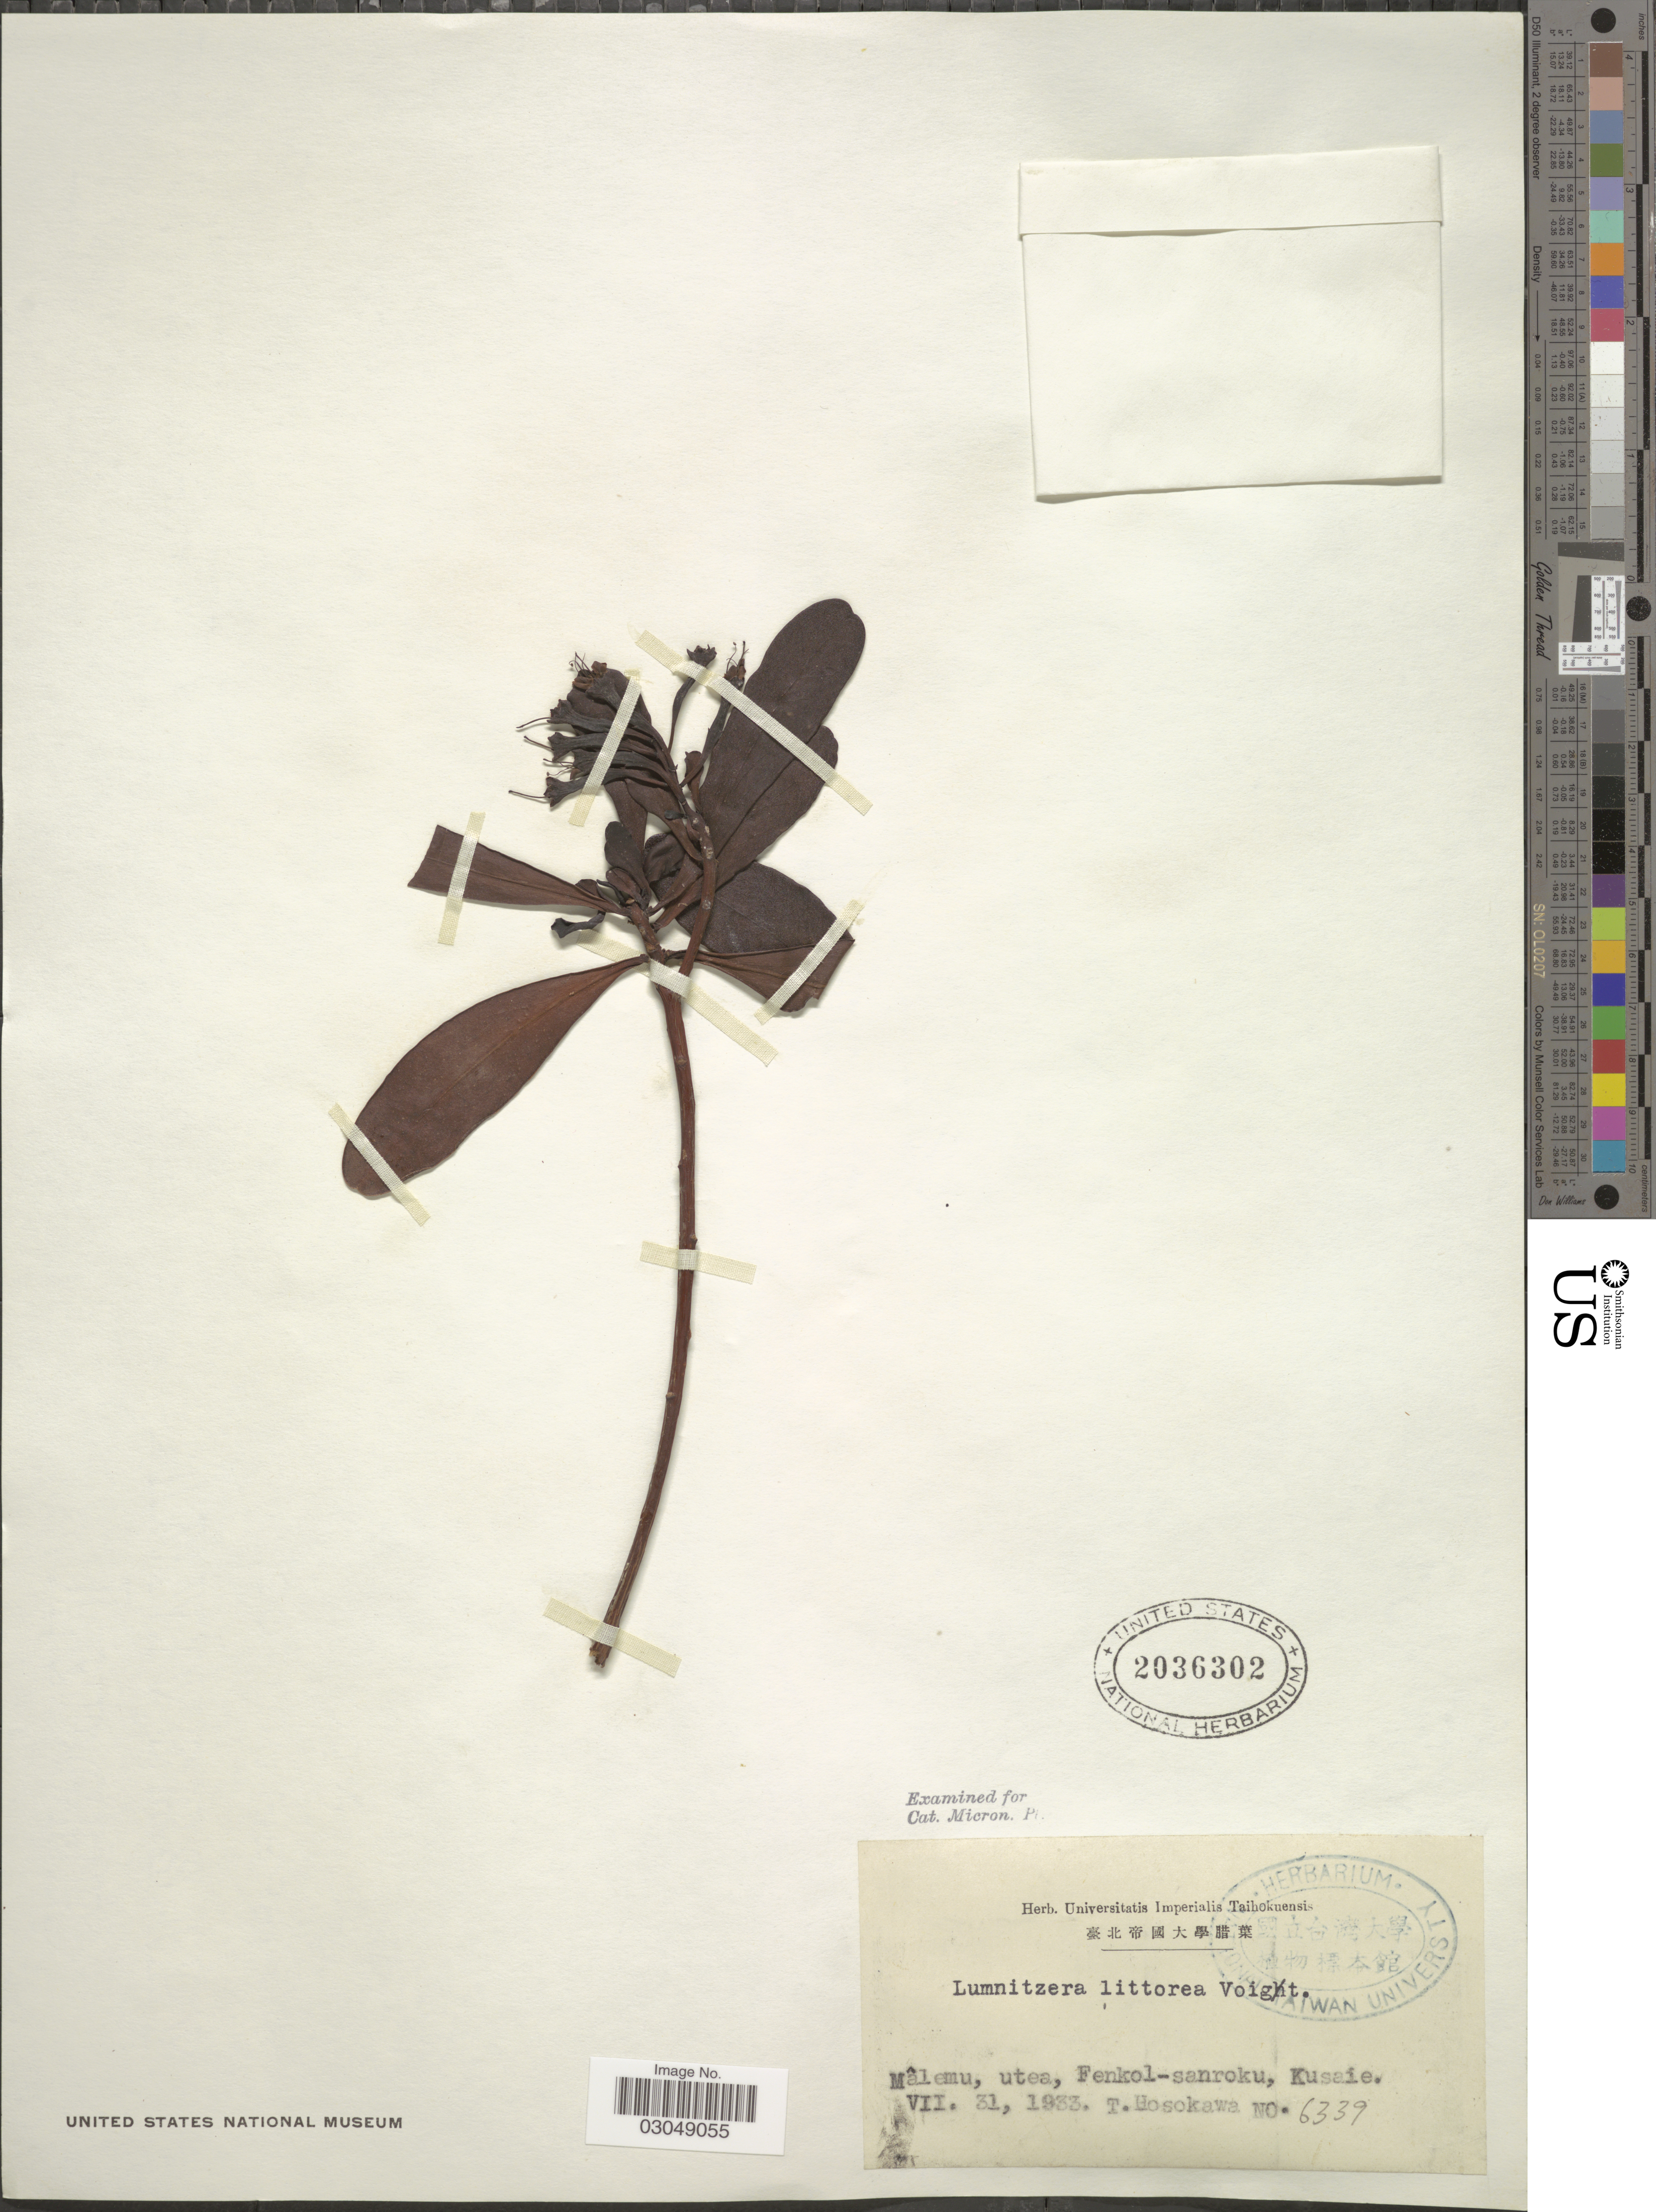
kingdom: Plantae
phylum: Tracheophyta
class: Magnoliopsida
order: Myrtales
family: Combretaceae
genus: Lumnitzera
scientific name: Lumnitzera littorea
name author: (Jack) Voight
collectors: T. Hosokawa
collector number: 6339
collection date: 1933-07-31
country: Micronesia, Federated States of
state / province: Kosrae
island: Kosrae [Kusaie]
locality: Mâlemu, utea, Fenkol-sanroku, Kusaie.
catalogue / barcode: US 2036302